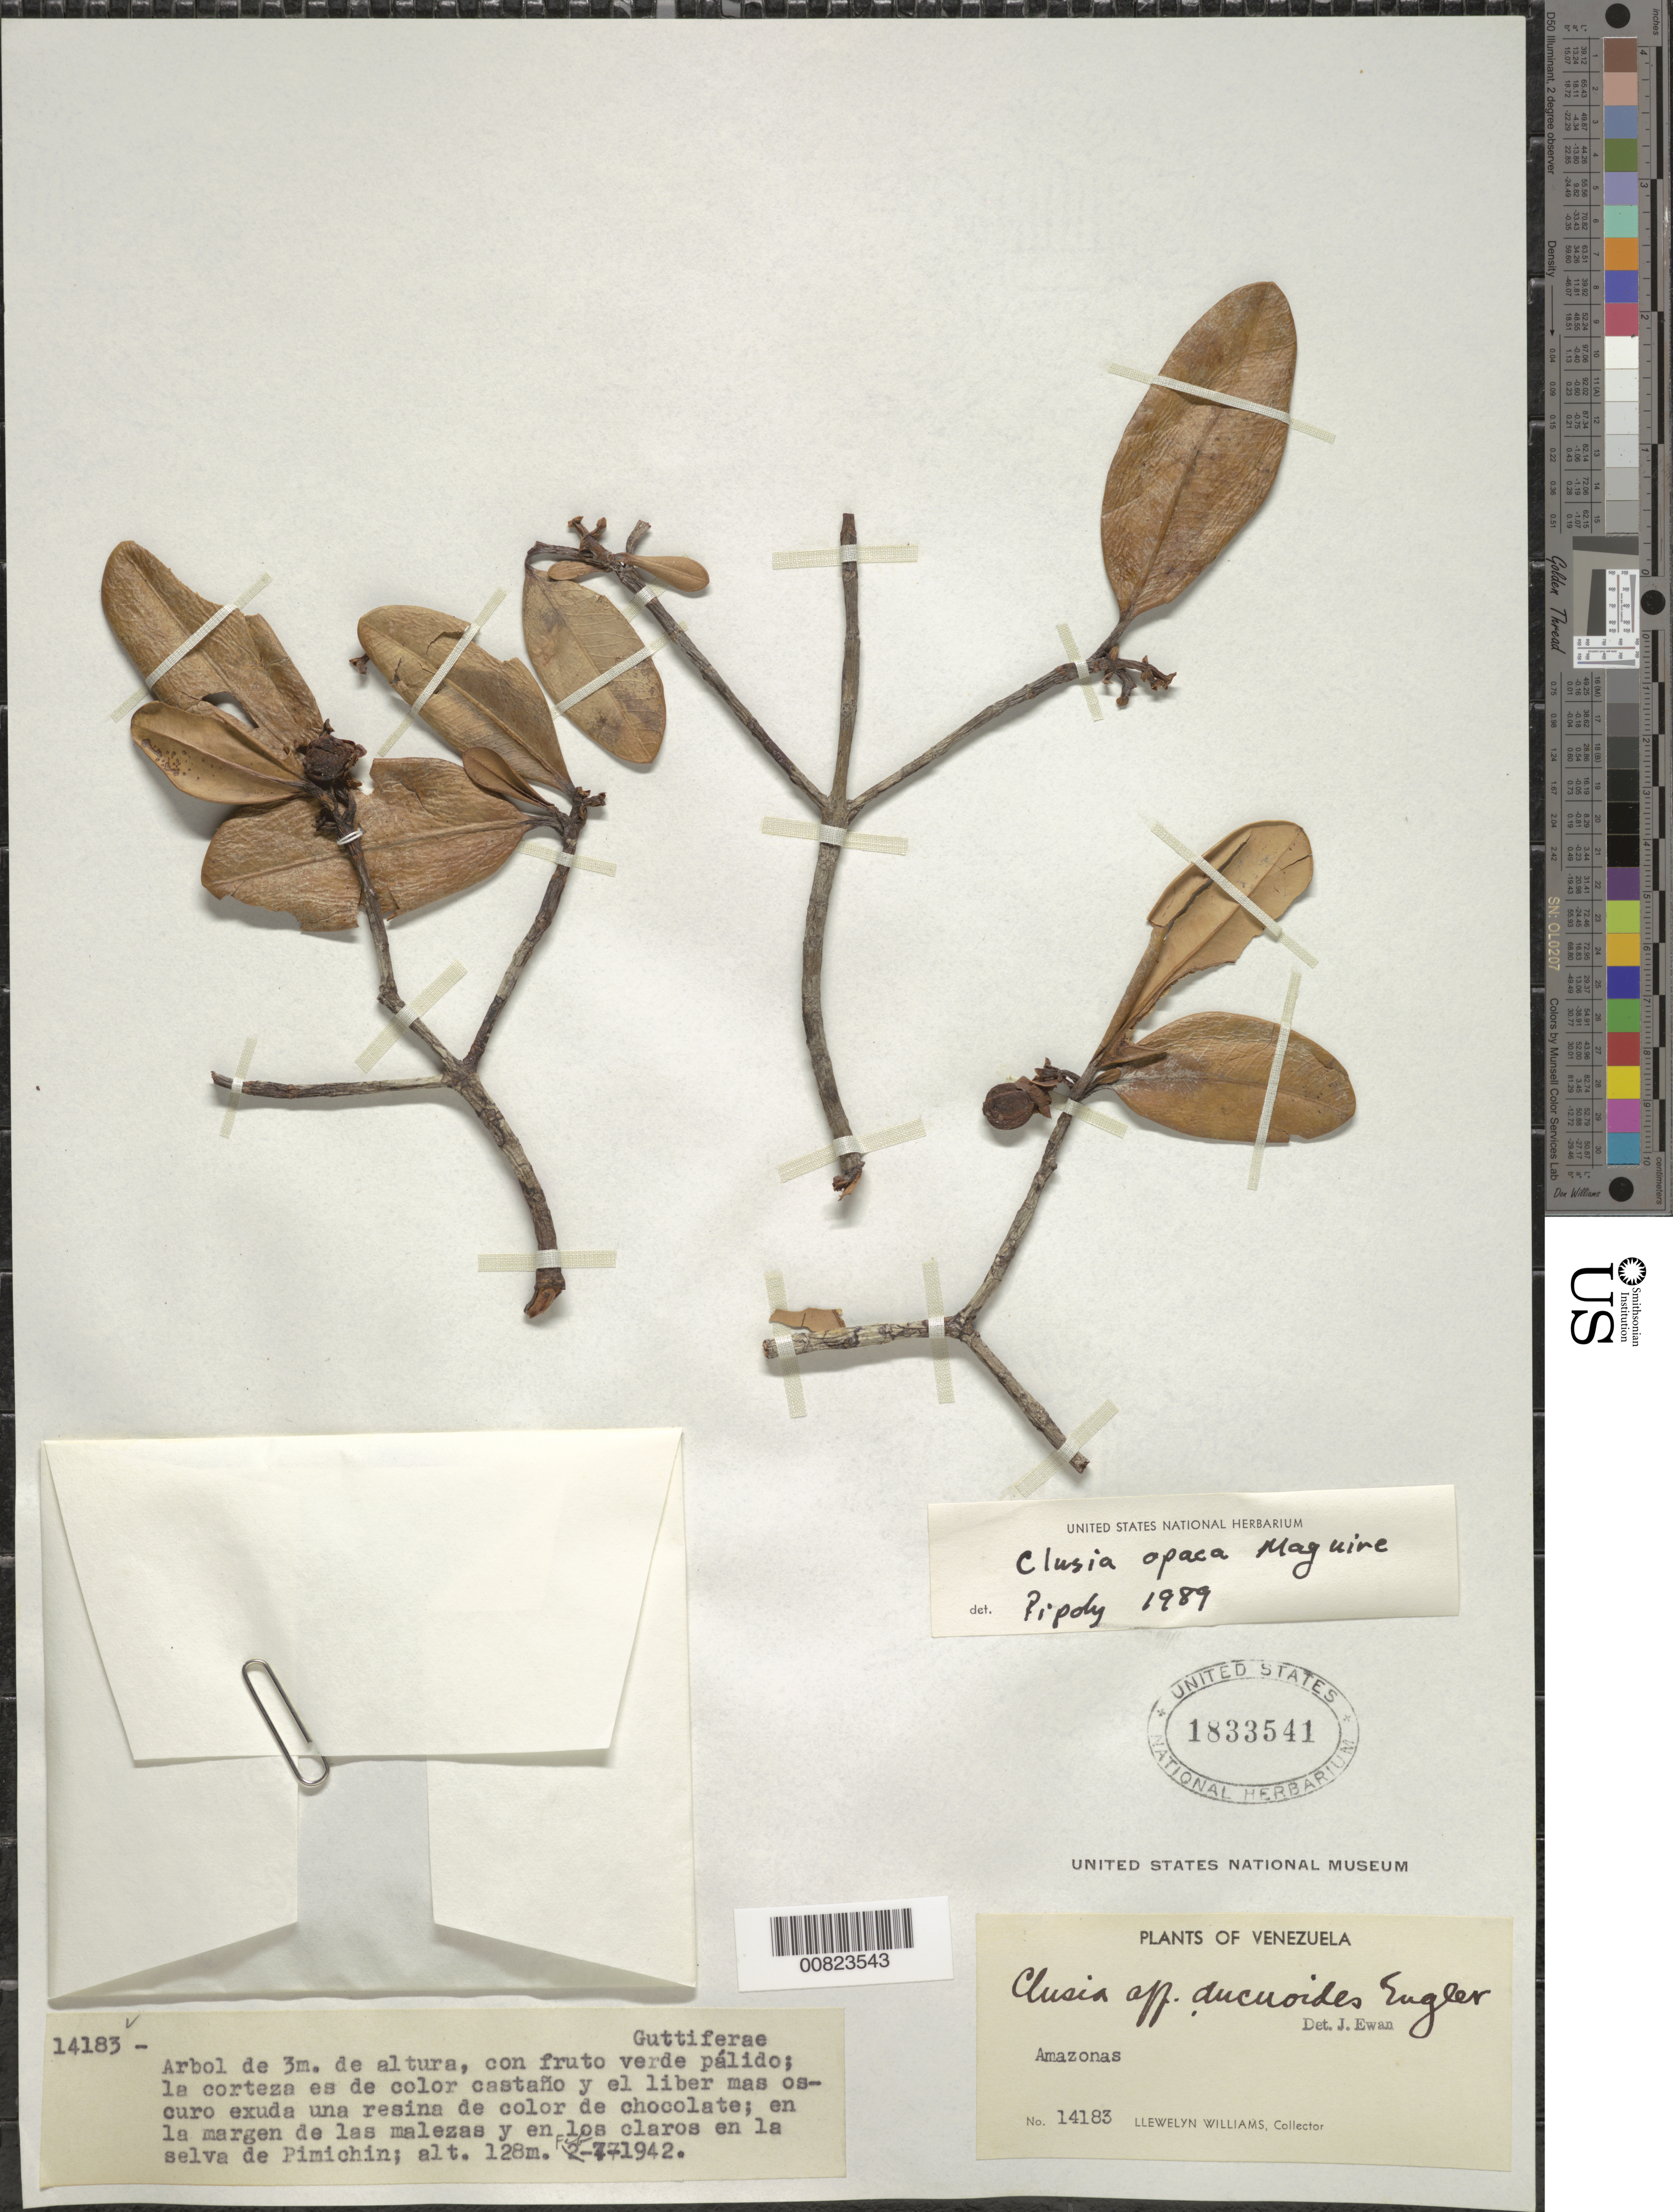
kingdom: Plantae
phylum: Tracheophyta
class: Magnoliopsida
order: Malpighiales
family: Clusiaceae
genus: Clusia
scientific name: Clusia opaca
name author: Maguire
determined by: Pipoly, J. J., III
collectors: Ll. Williams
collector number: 14183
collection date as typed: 4-Feb-42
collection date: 1942-02-04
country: Venezuela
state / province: Amazonas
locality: Yavita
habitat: Margen de las malezas y en los claros en la selva de Pimichin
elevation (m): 128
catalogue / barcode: US 1833541